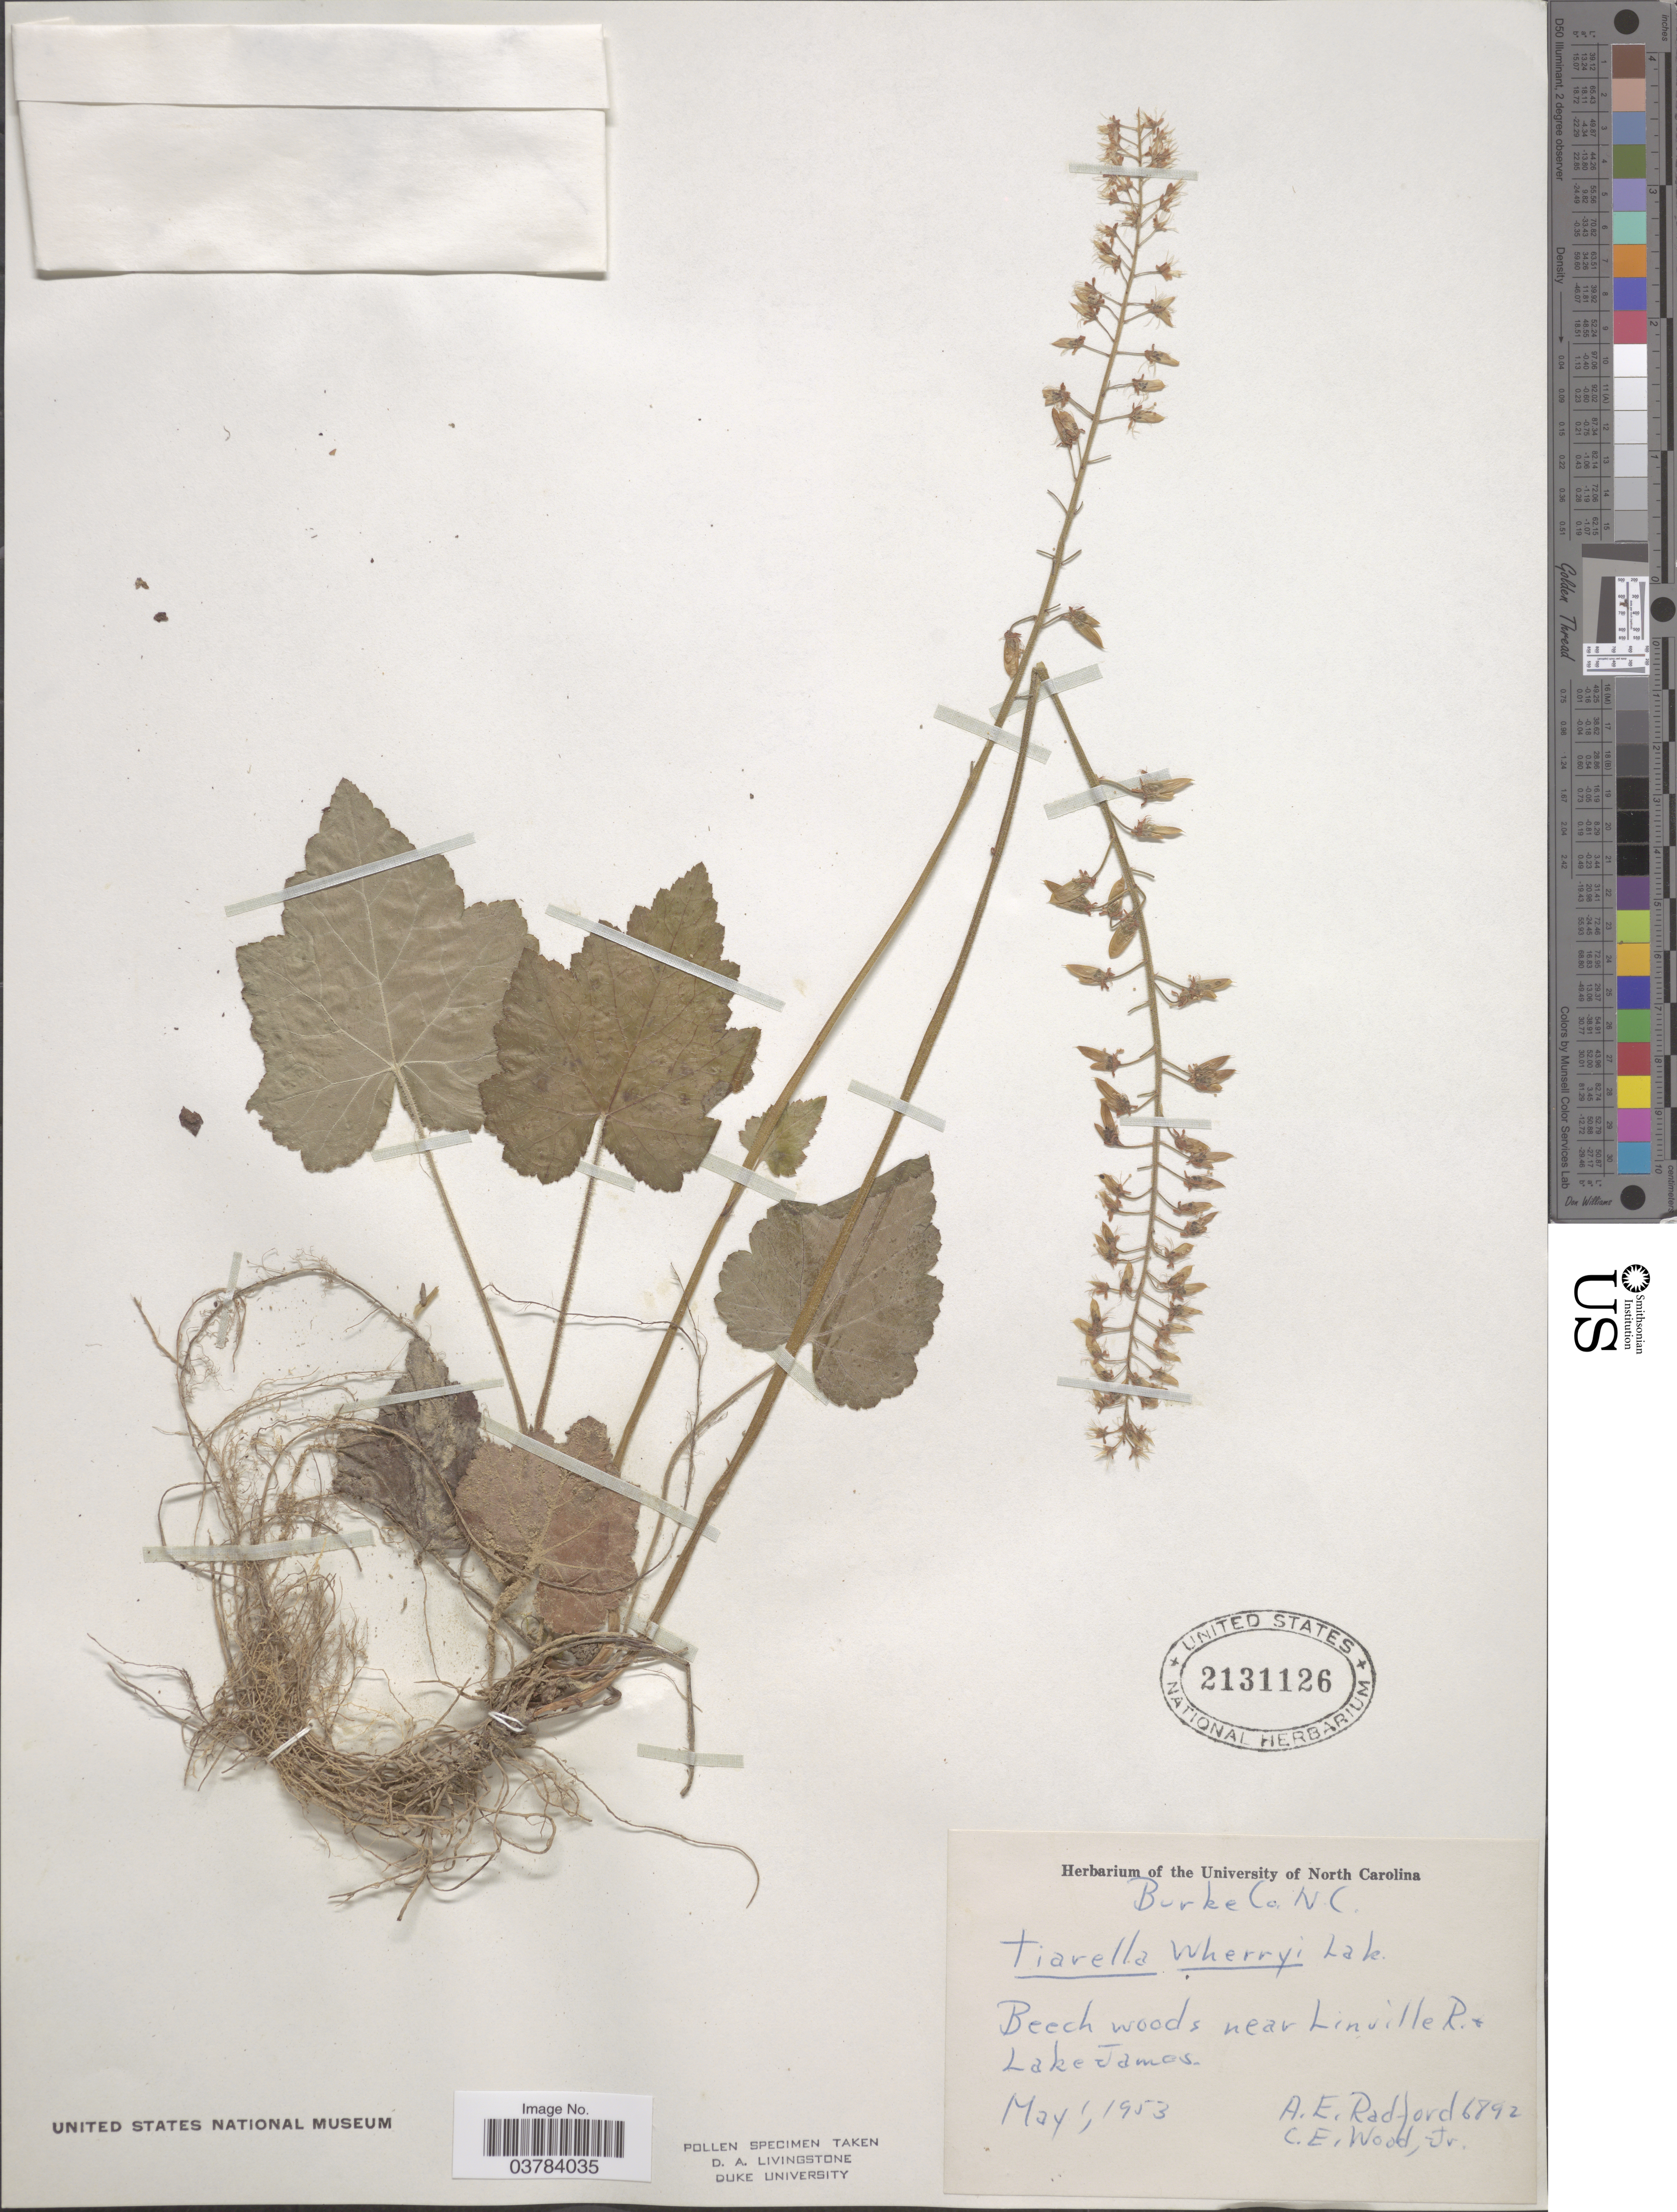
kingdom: Plantae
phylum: Tracheophyta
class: Magnoliopsida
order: Saxifragales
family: Saxifragaceae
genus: Tiarella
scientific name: Tiarella wherryi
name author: Lakela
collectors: A. E. Radford & C. Wood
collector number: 6892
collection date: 1953-05-01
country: United States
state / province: North Carolina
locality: Burke Co. Beech woods near Linville R. + Lake James.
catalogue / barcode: US 2131126